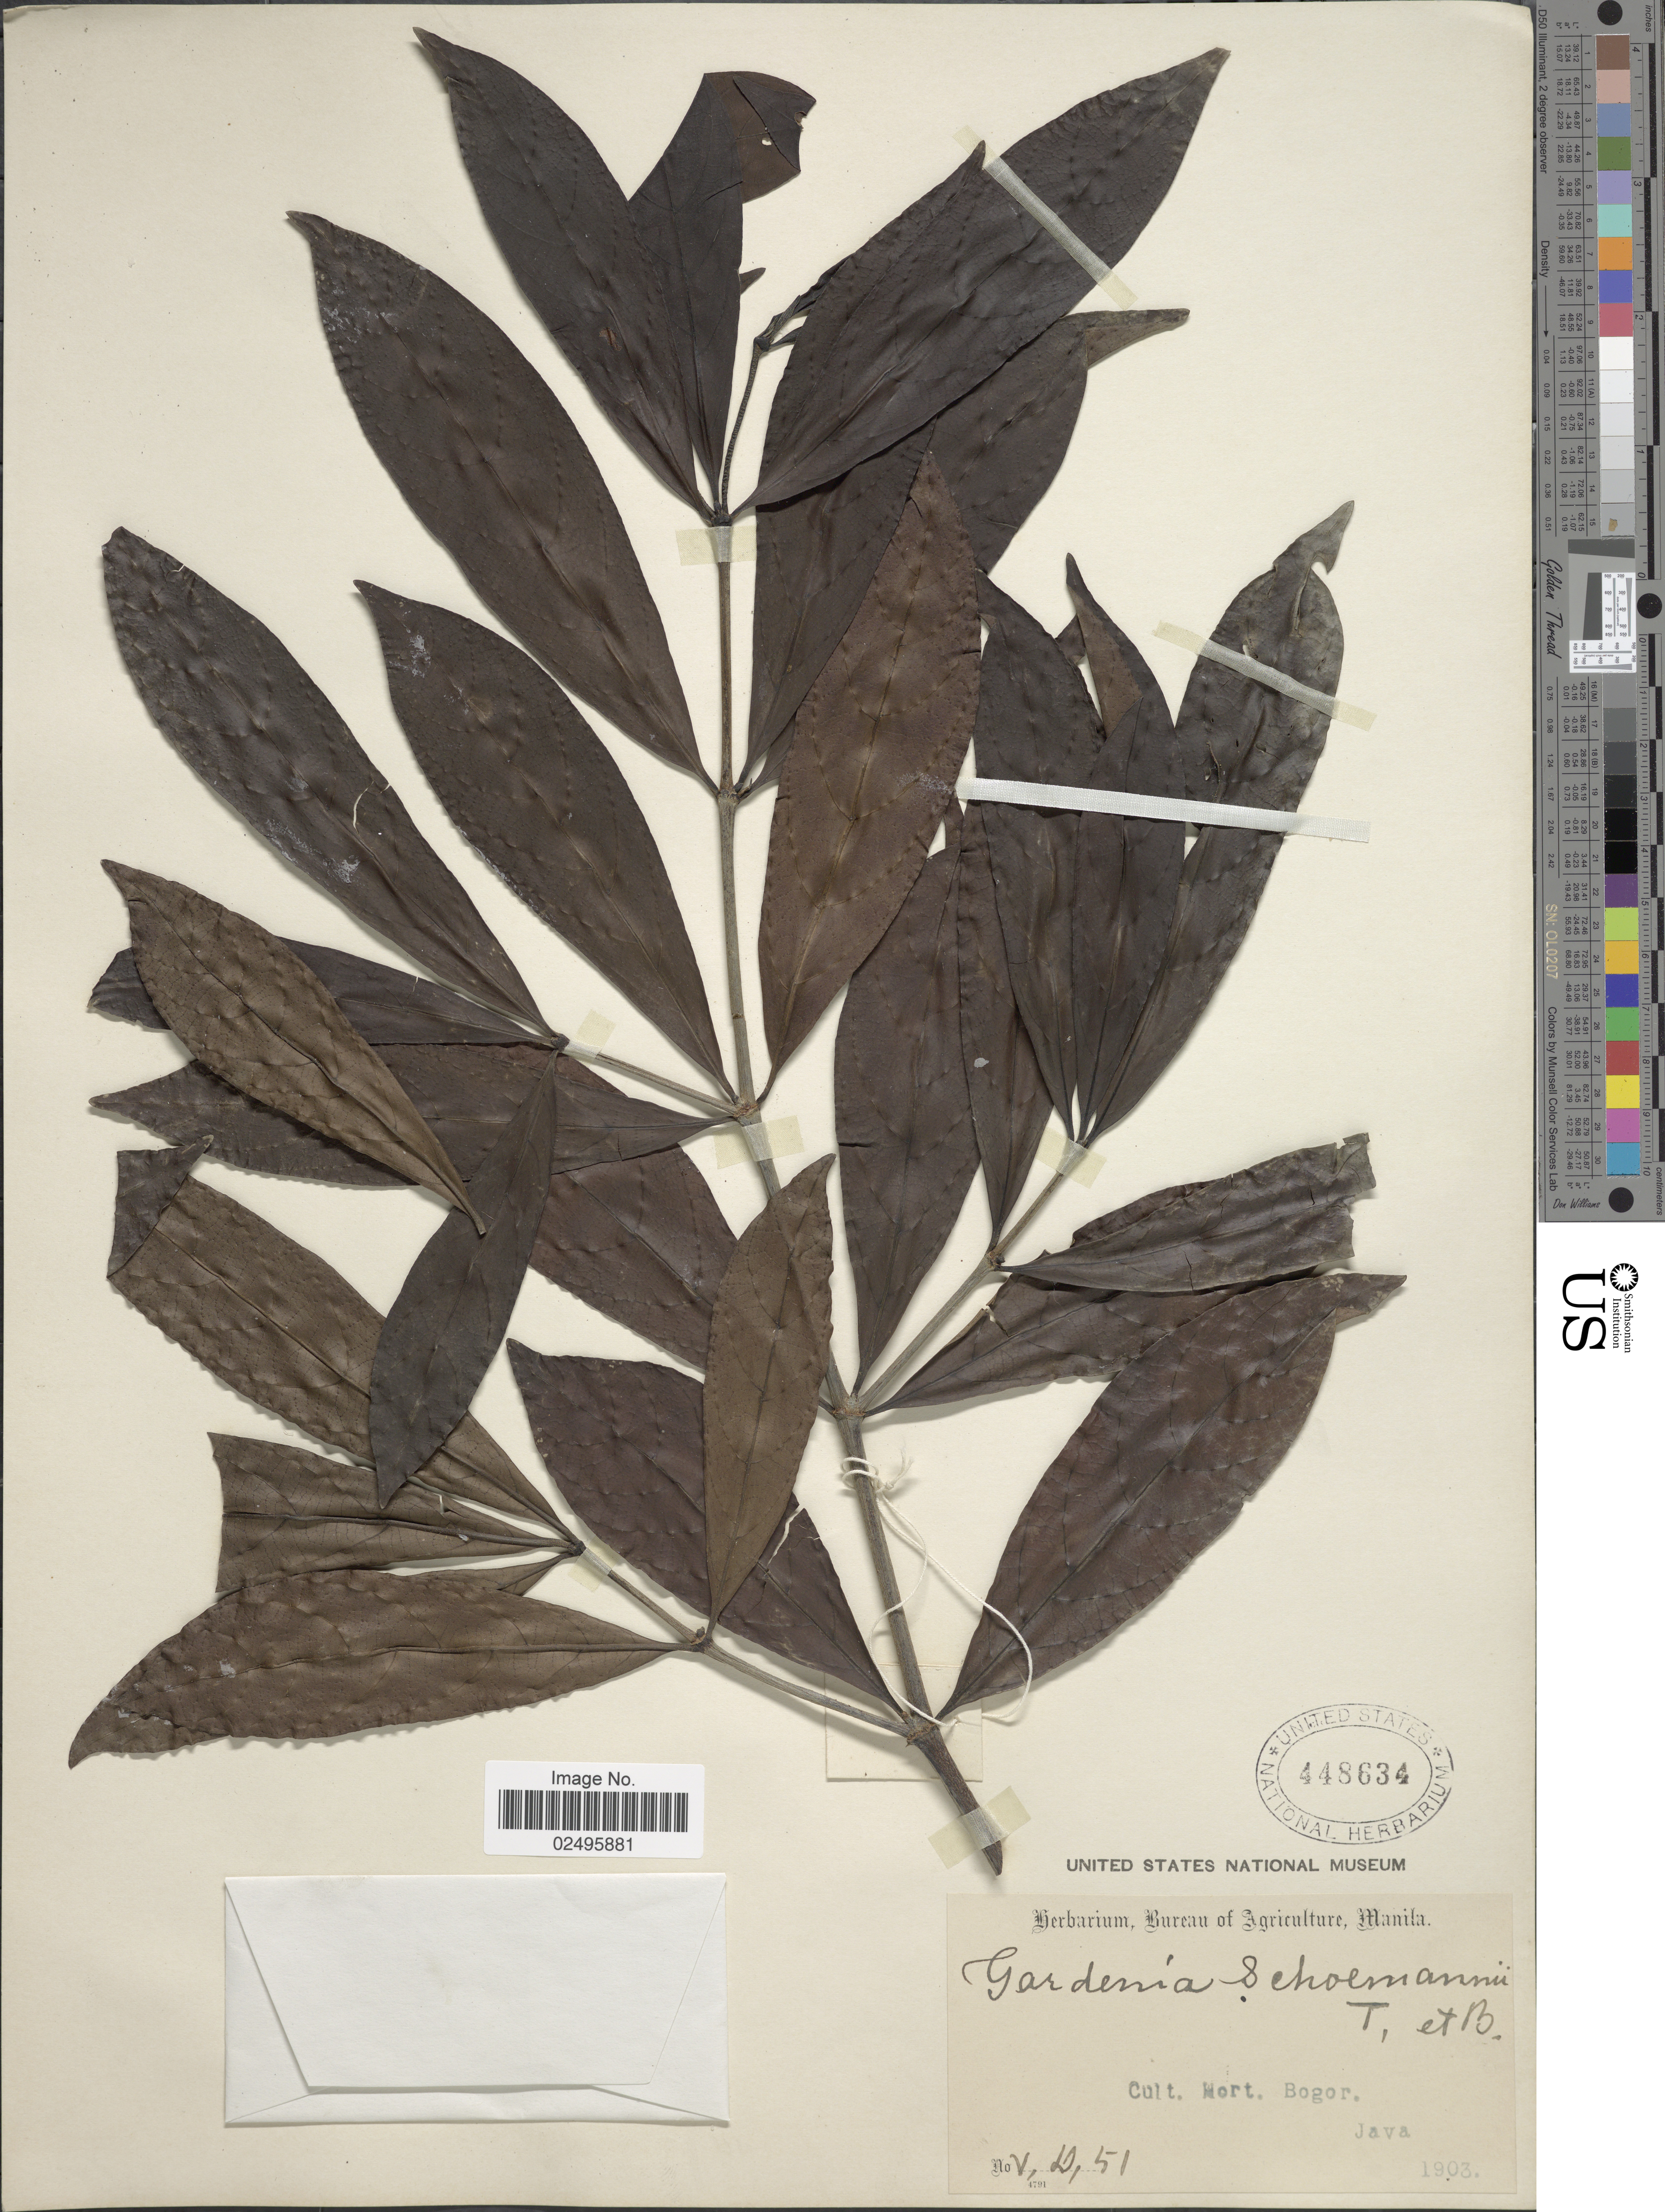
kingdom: Plantae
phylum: Tracheophyta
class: Magnoliopsida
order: Gentianales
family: Rubiaceae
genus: Ridsdalea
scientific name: Ridsdalea schoemannii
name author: (Teijsm. & Binn.) J.T. Pereira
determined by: (US) Smithsonian Institution - National Museum of Natural History - Department of Botany (UNITED STATES)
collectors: ex Herb. Bur. Agric. Manila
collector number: V, D, 51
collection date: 1903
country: Indonesia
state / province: Java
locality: Cult. Hort. Bogor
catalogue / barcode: US 448634